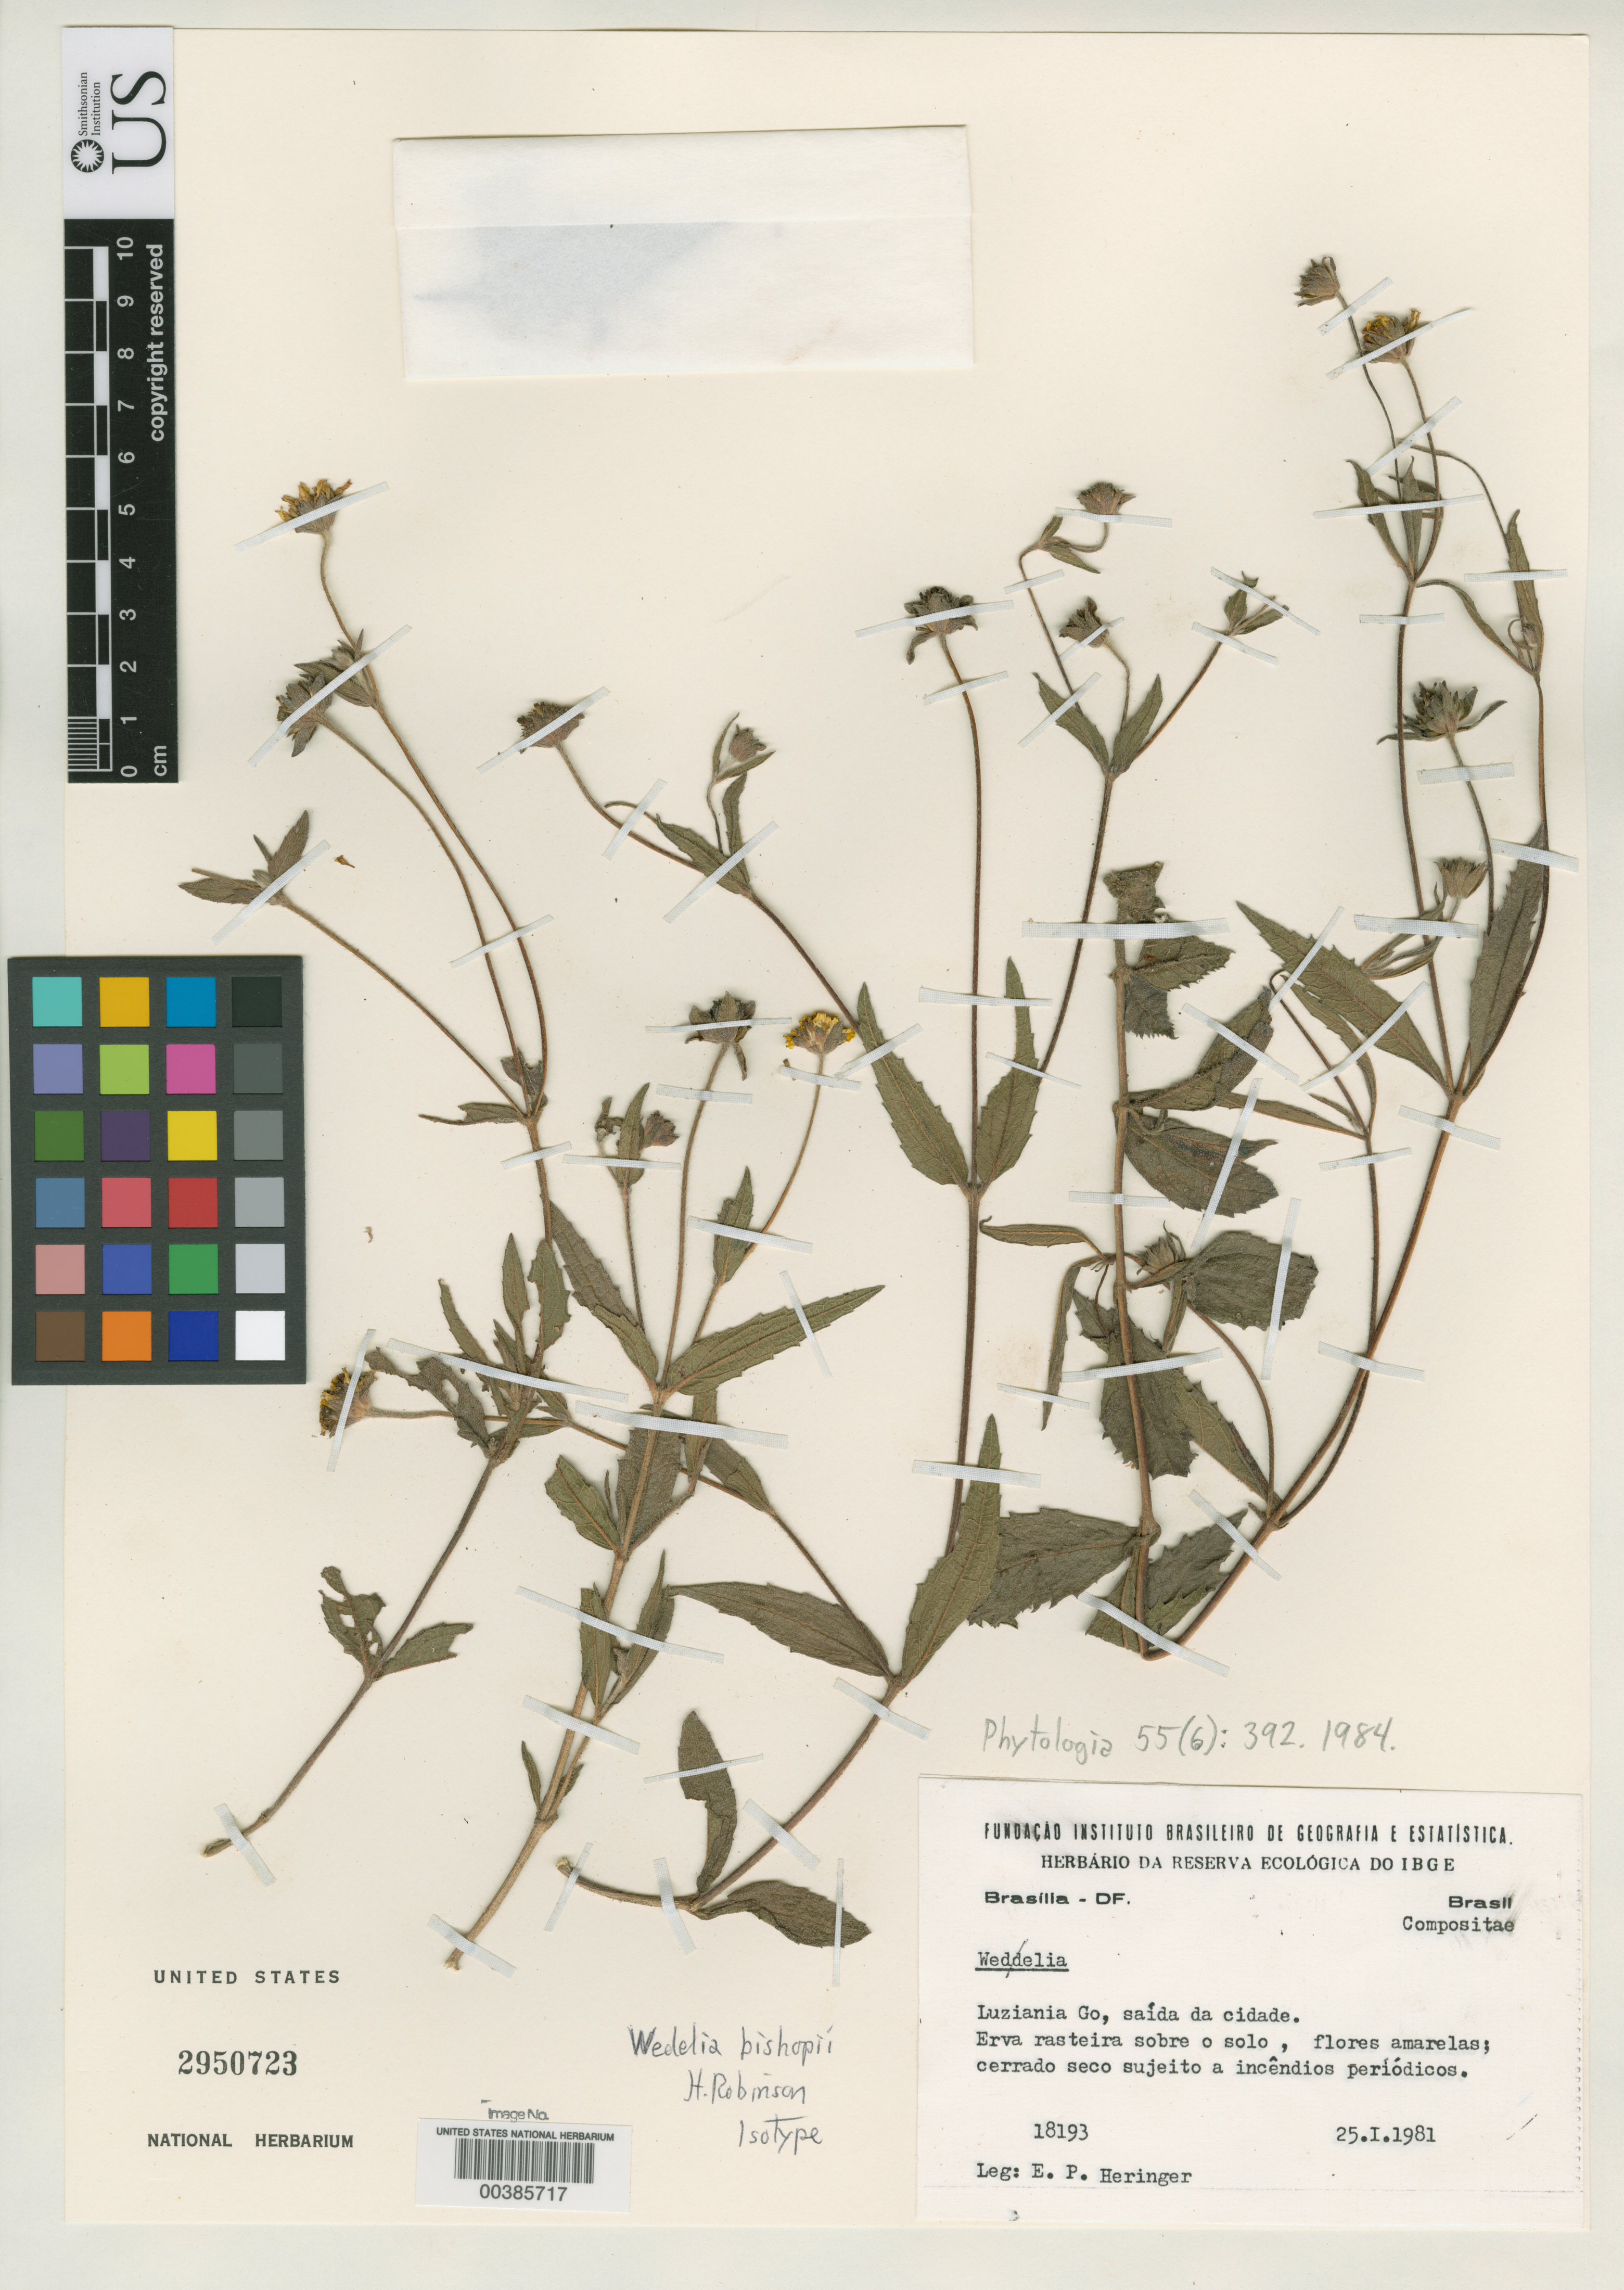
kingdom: Plantae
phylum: Tracheophyta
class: Magnoliopsida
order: Asterales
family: Asteraceae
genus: Wedelia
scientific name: Wedelia bishopii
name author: H. Rob.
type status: Isotype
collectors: E. P. Heringer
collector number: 18193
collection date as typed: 25 Jan 1981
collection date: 1981-01-25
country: Brazil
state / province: Goiás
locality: Luziania.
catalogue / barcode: US 2950723